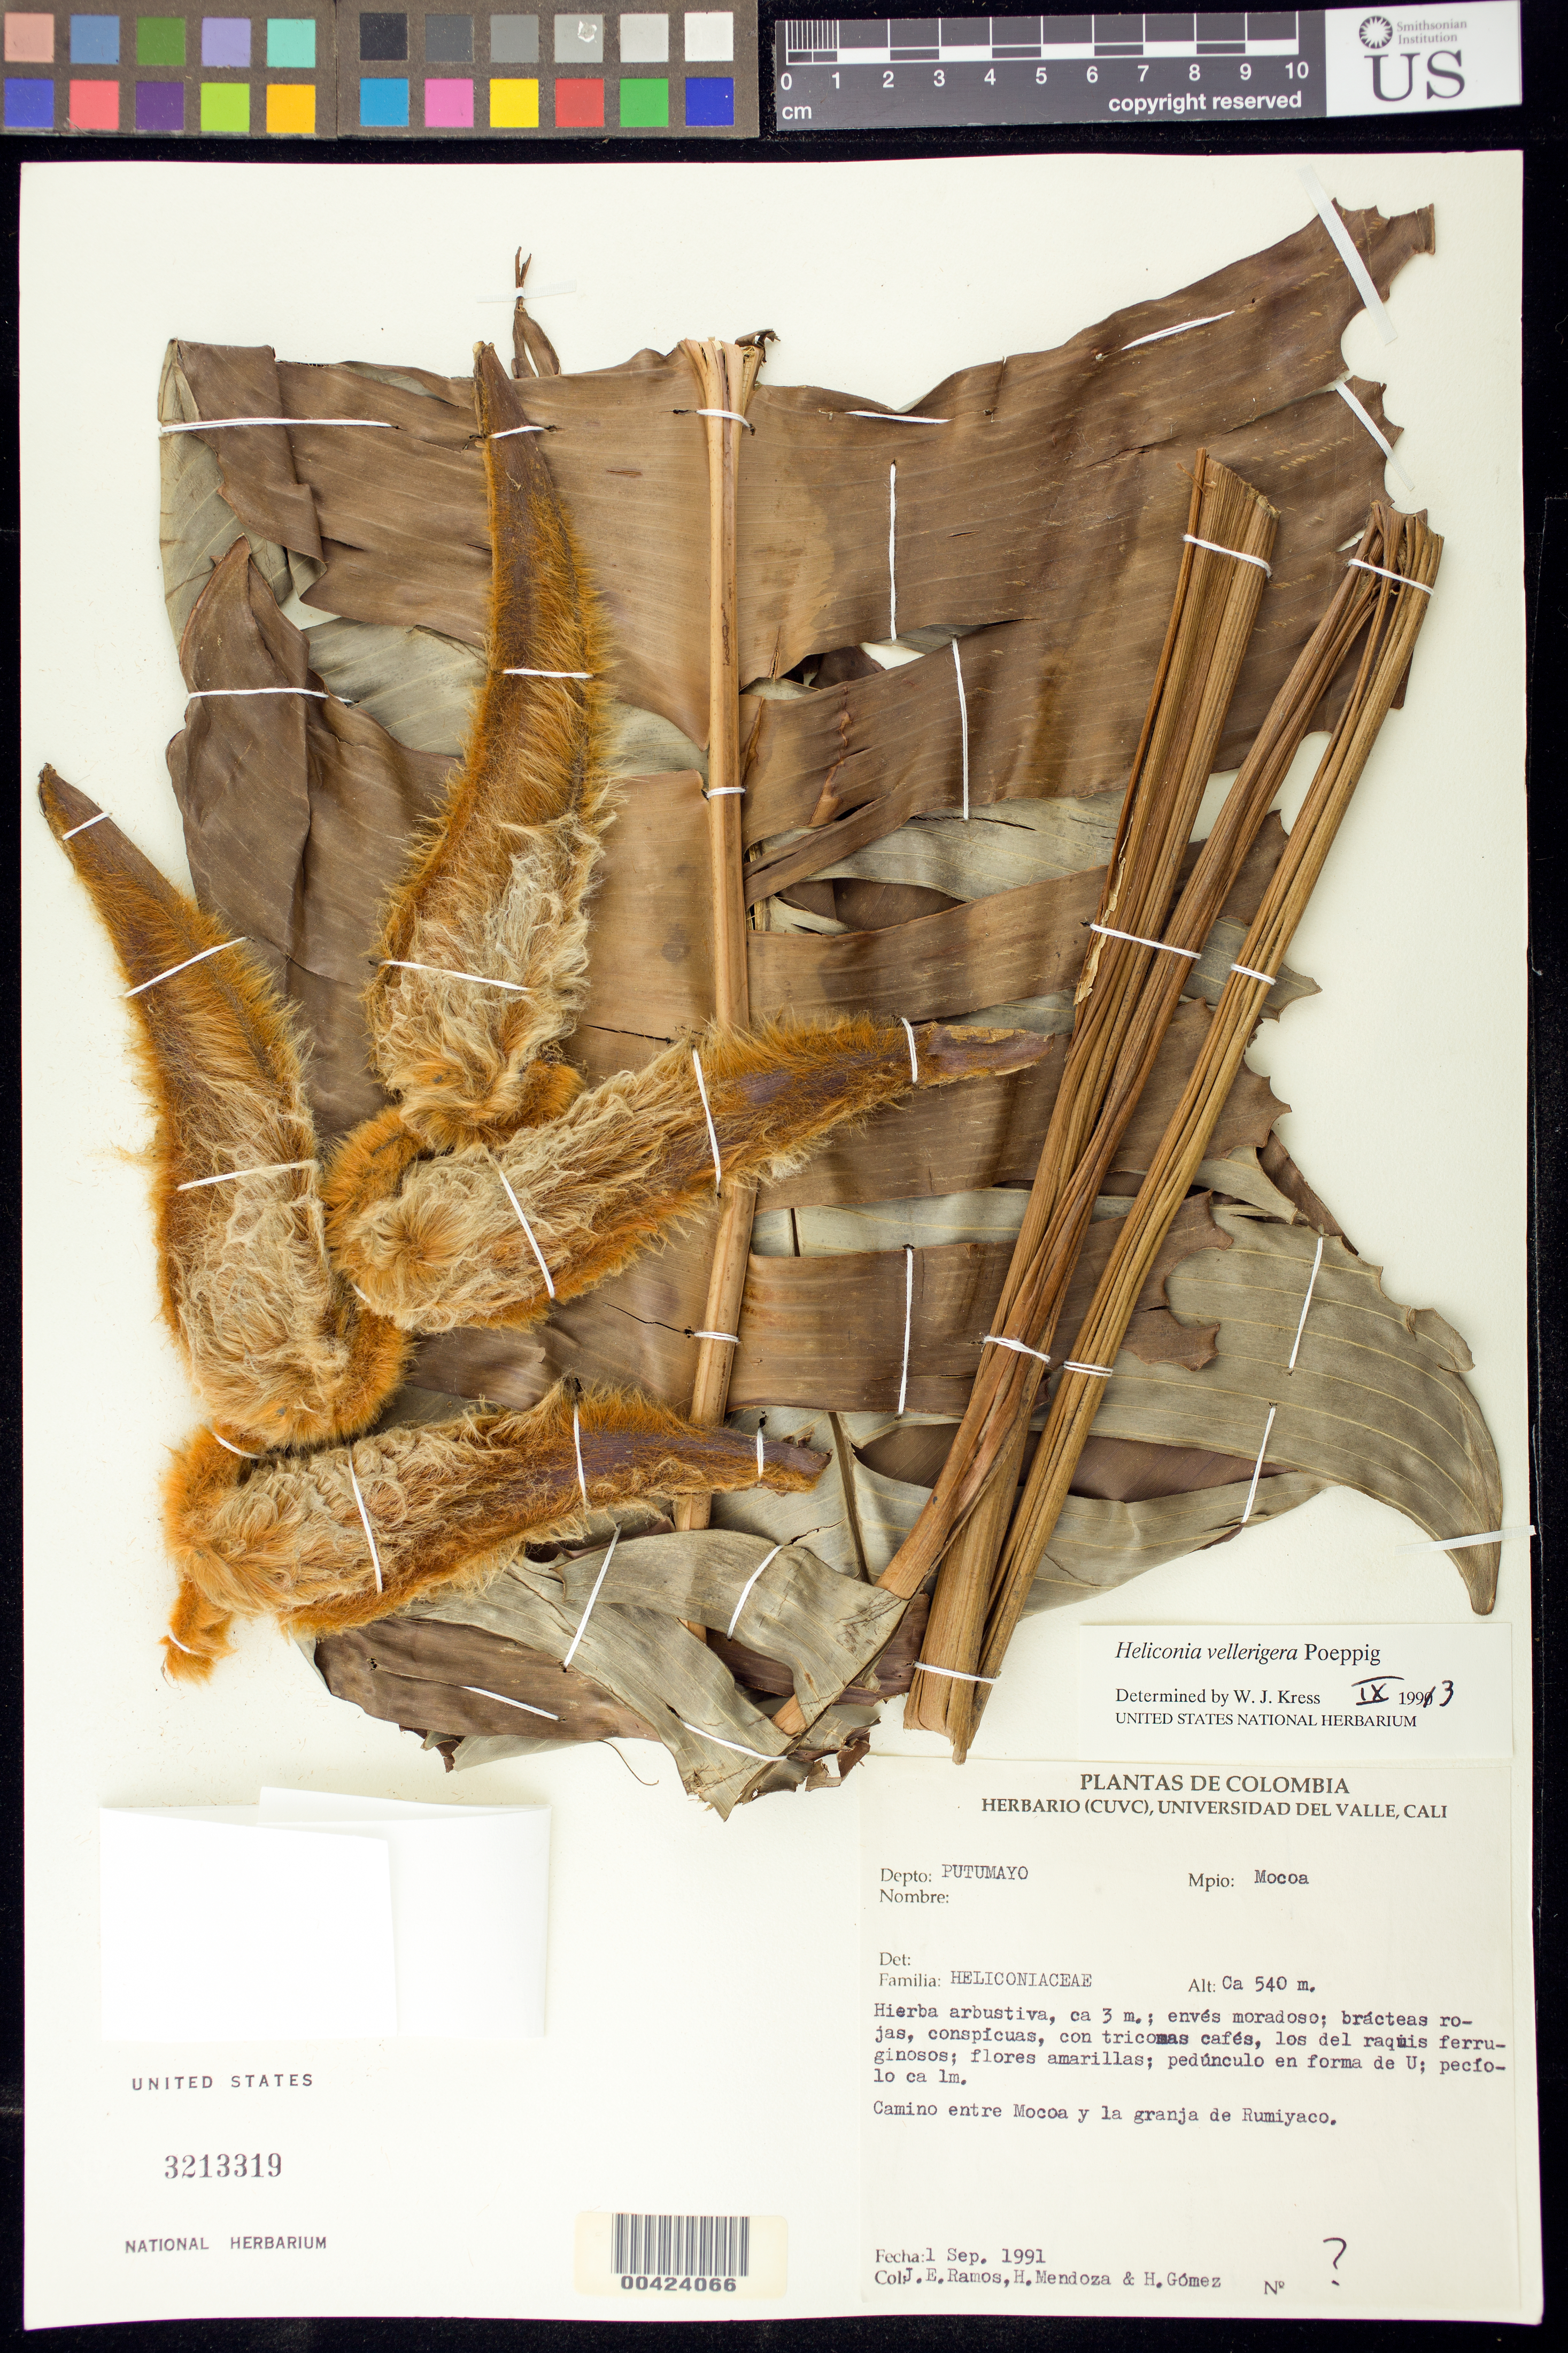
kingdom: Plantae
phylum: Tracheophyta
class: Liliopsida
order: Zingiberales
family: Heliconiaceae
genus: Heliconia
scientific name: Heliconia vellerigera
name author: Poepp.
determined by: Kress, W. J., (US), Smithsonian Institution - National Museum of Natural History (UNITED STATES)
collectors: J. E. Ramos, H. Mendoza & H. Gomez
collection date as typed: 01 Sep 1991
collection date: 1991-09-01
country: Colombia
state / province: Putumayo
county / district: Mocoa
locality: Camino entre Mocoa y La Granja de Rumiyaco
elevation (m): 540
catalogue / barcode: US 3213319